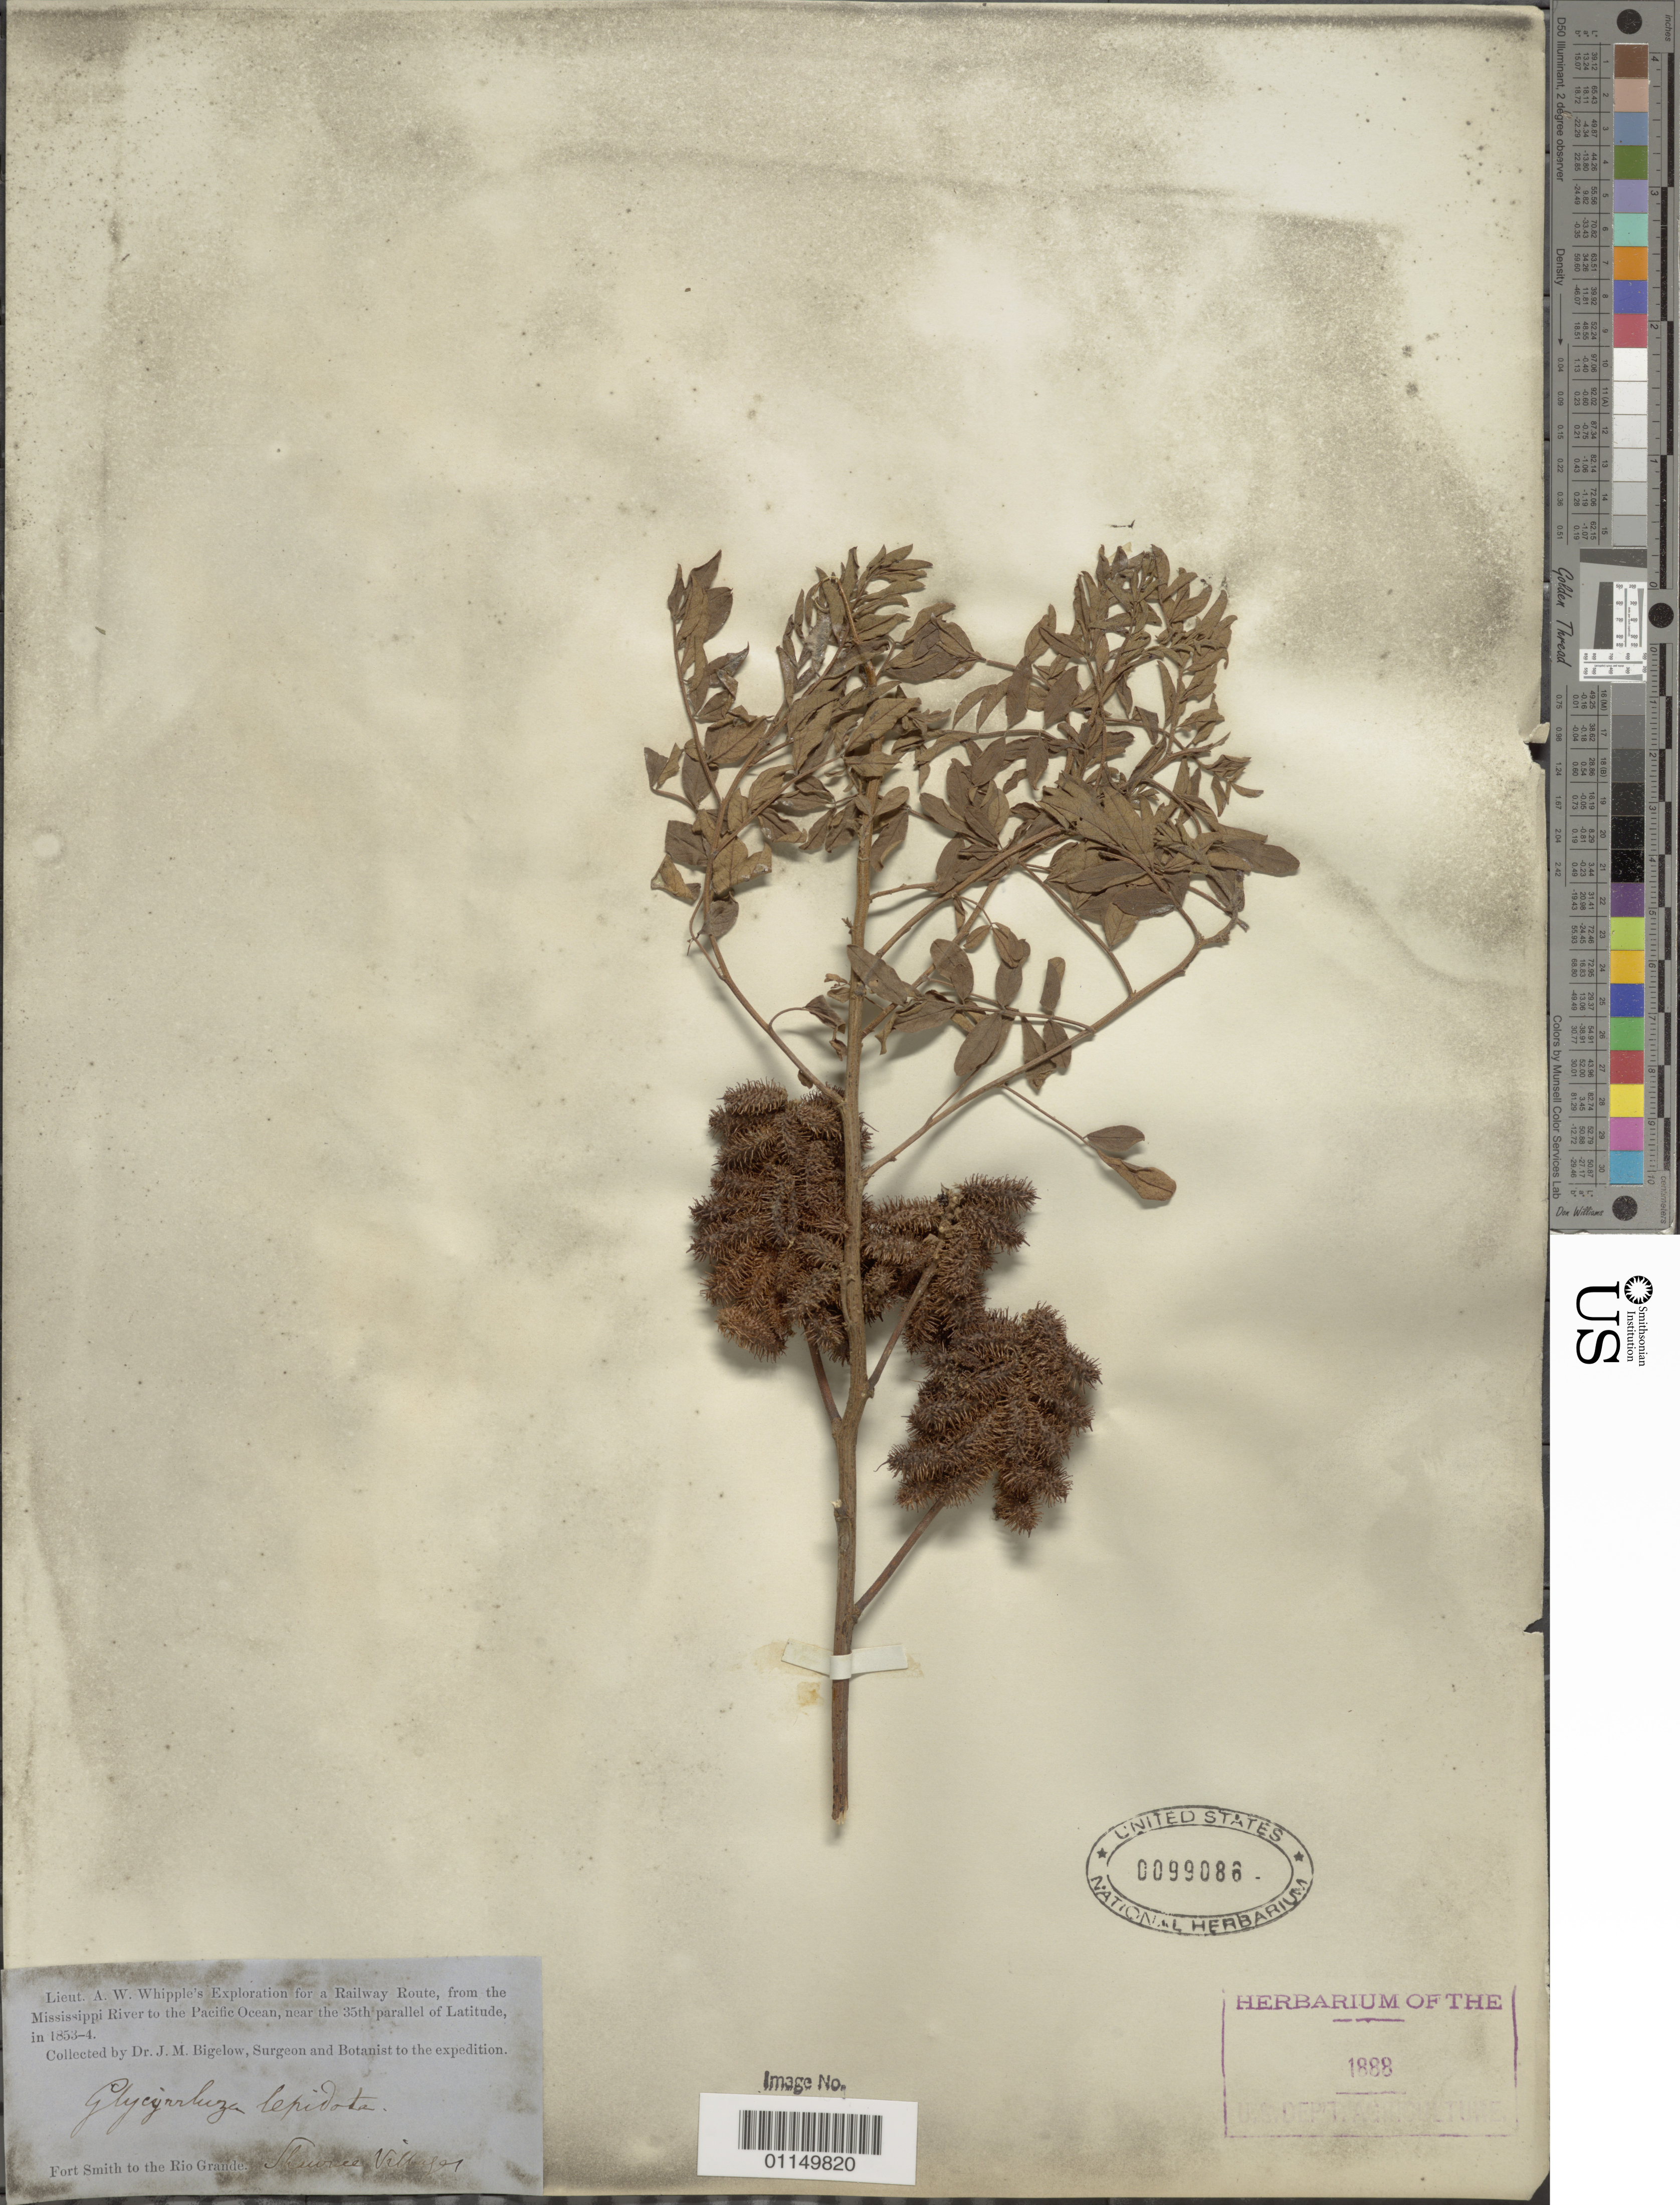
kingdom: Plantae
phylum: Tracheophyta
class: Magnoliopsida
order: Fabales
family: Fabaceae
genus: Glycyrrhiza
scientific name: Glycyrrhiza lepidota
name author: Pursh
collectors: J. M. Bigelow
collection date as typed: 1853 to -- --- 1854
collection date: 1853/1854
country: United States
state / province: Oklahoma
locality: Fort Smith to the Rio Grande, Shawnee Villages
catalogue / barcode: US 1